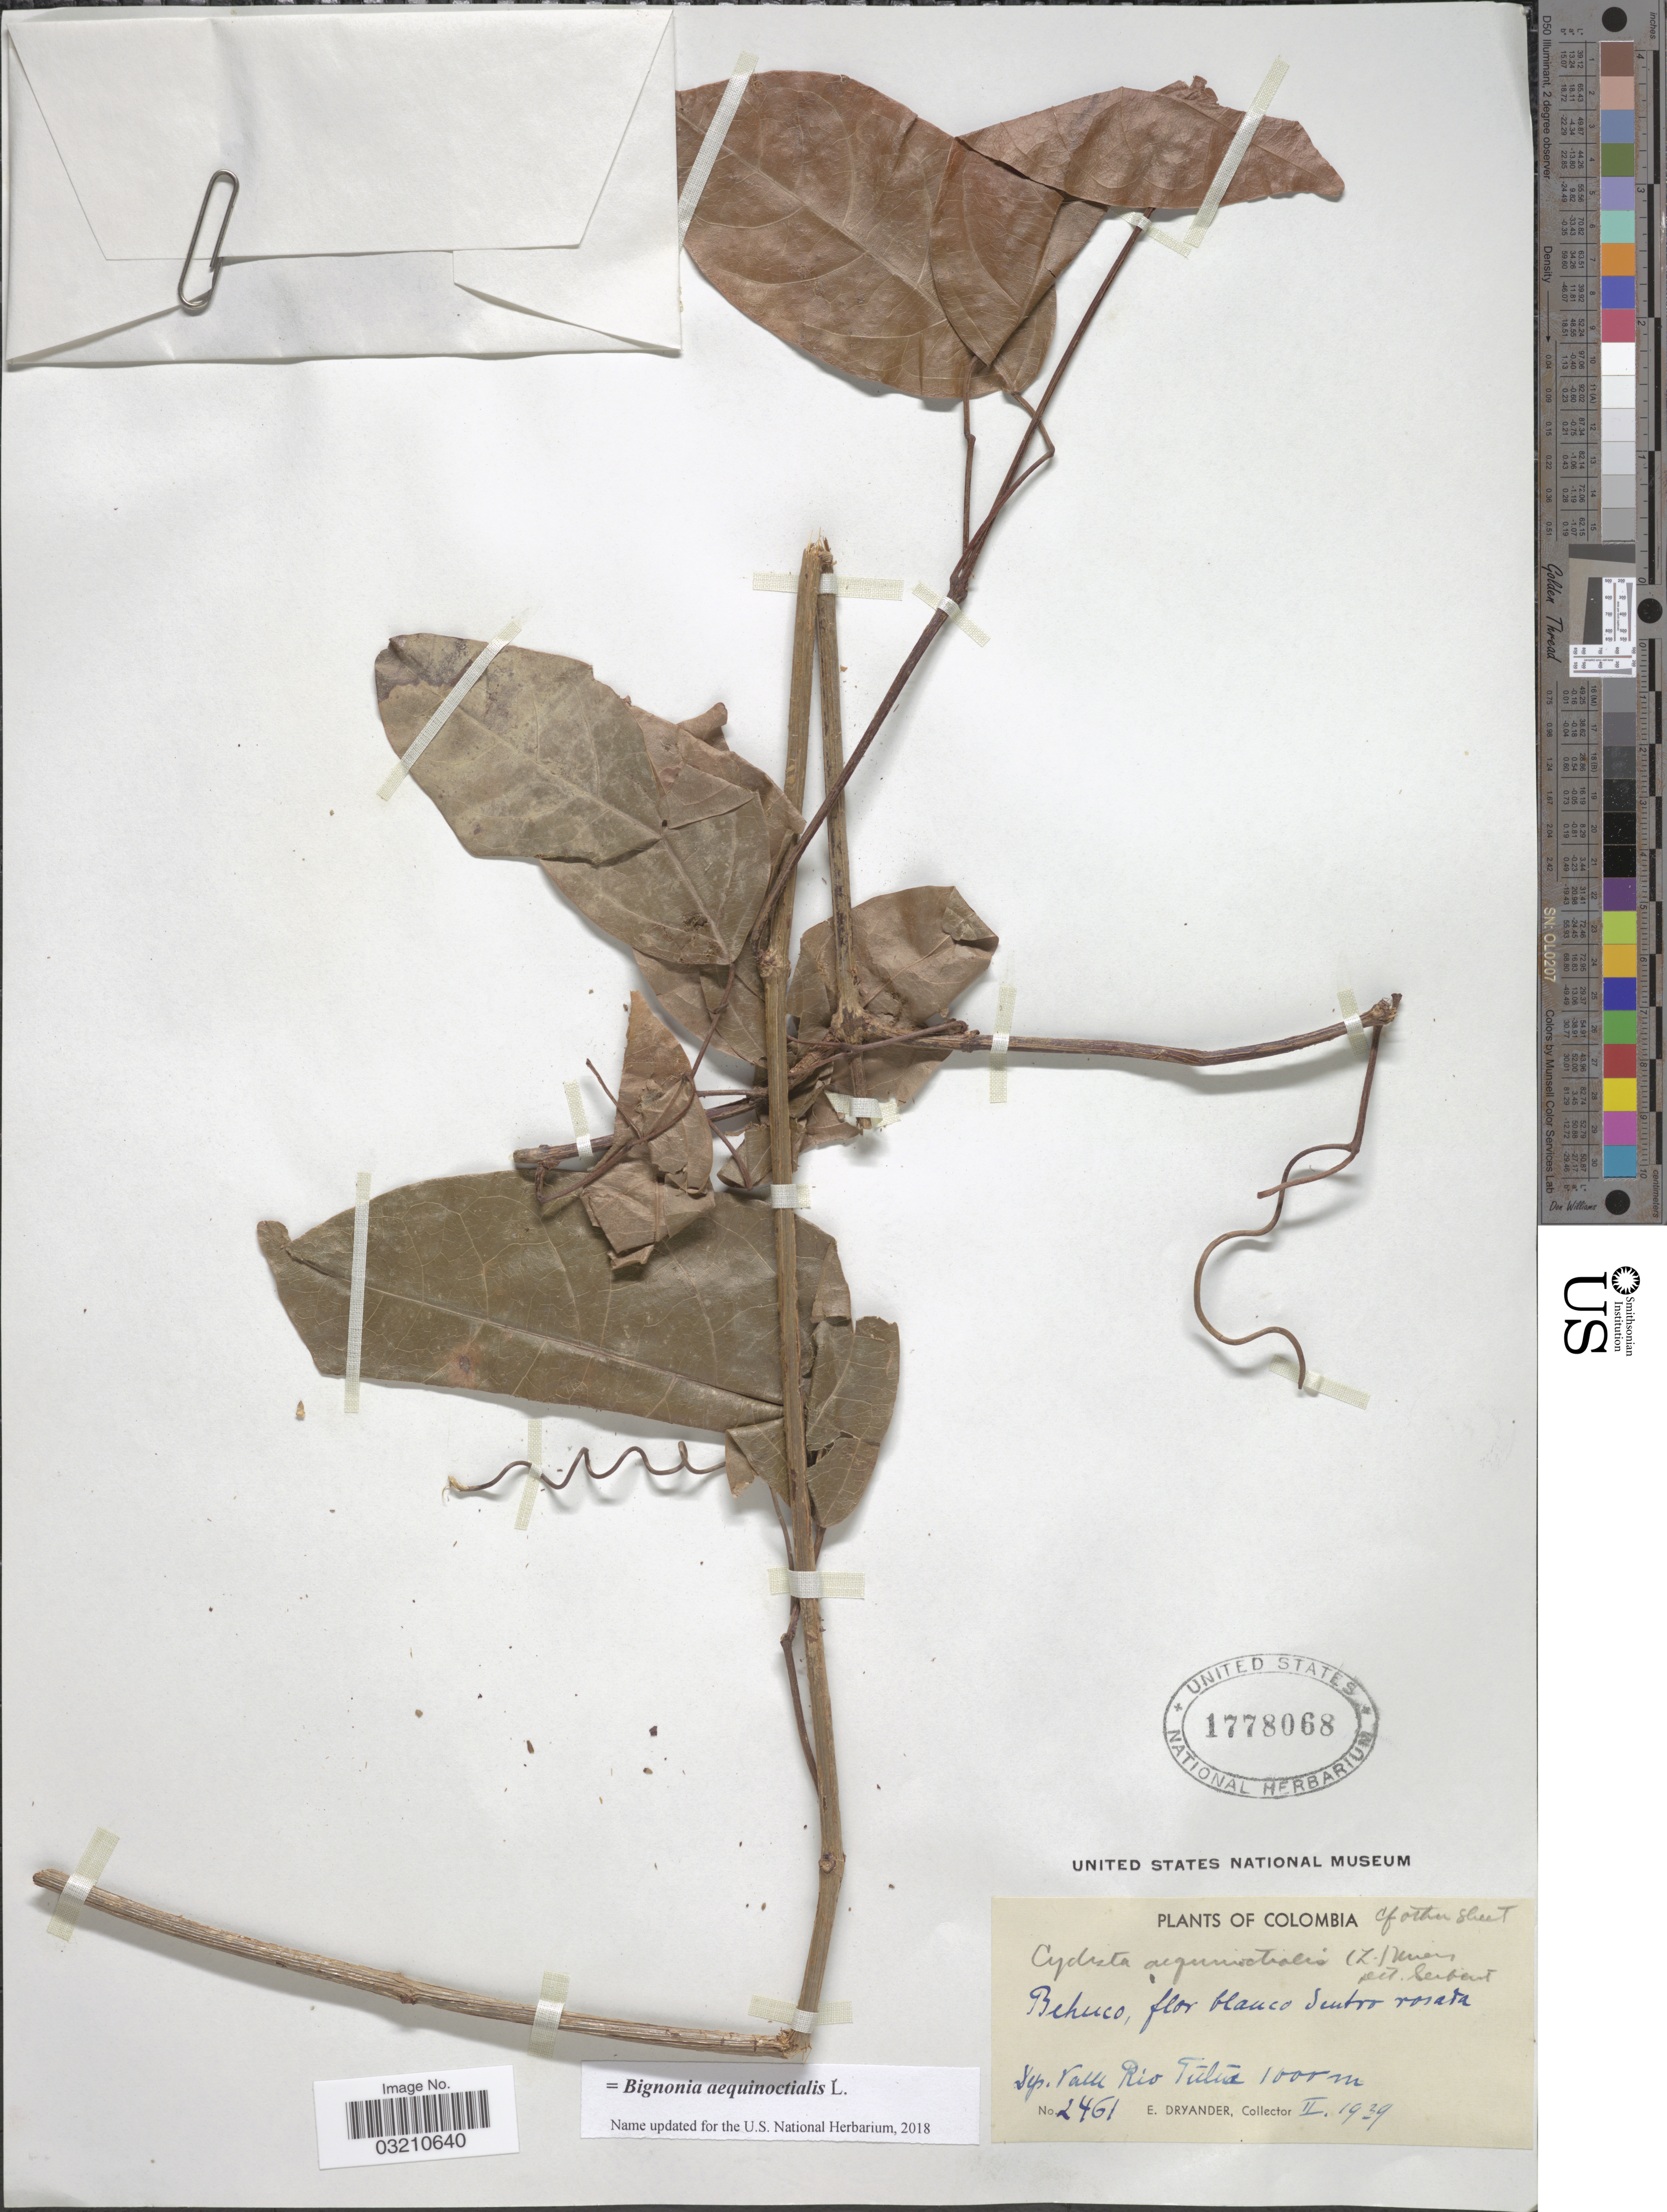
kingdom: Plantae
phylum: Tracheophyta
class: Magnoliopsida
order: Lamiales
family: Bignoniaceae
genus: Bignonia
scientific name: Bignonia aequinoctialis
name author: L.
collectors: E. Dryander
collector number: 2461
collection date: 1939-02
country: Colombia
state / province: Valle del Cauca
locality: Dep. Valle: Río Túlúa.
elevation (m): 1000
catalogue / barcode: US 1778068